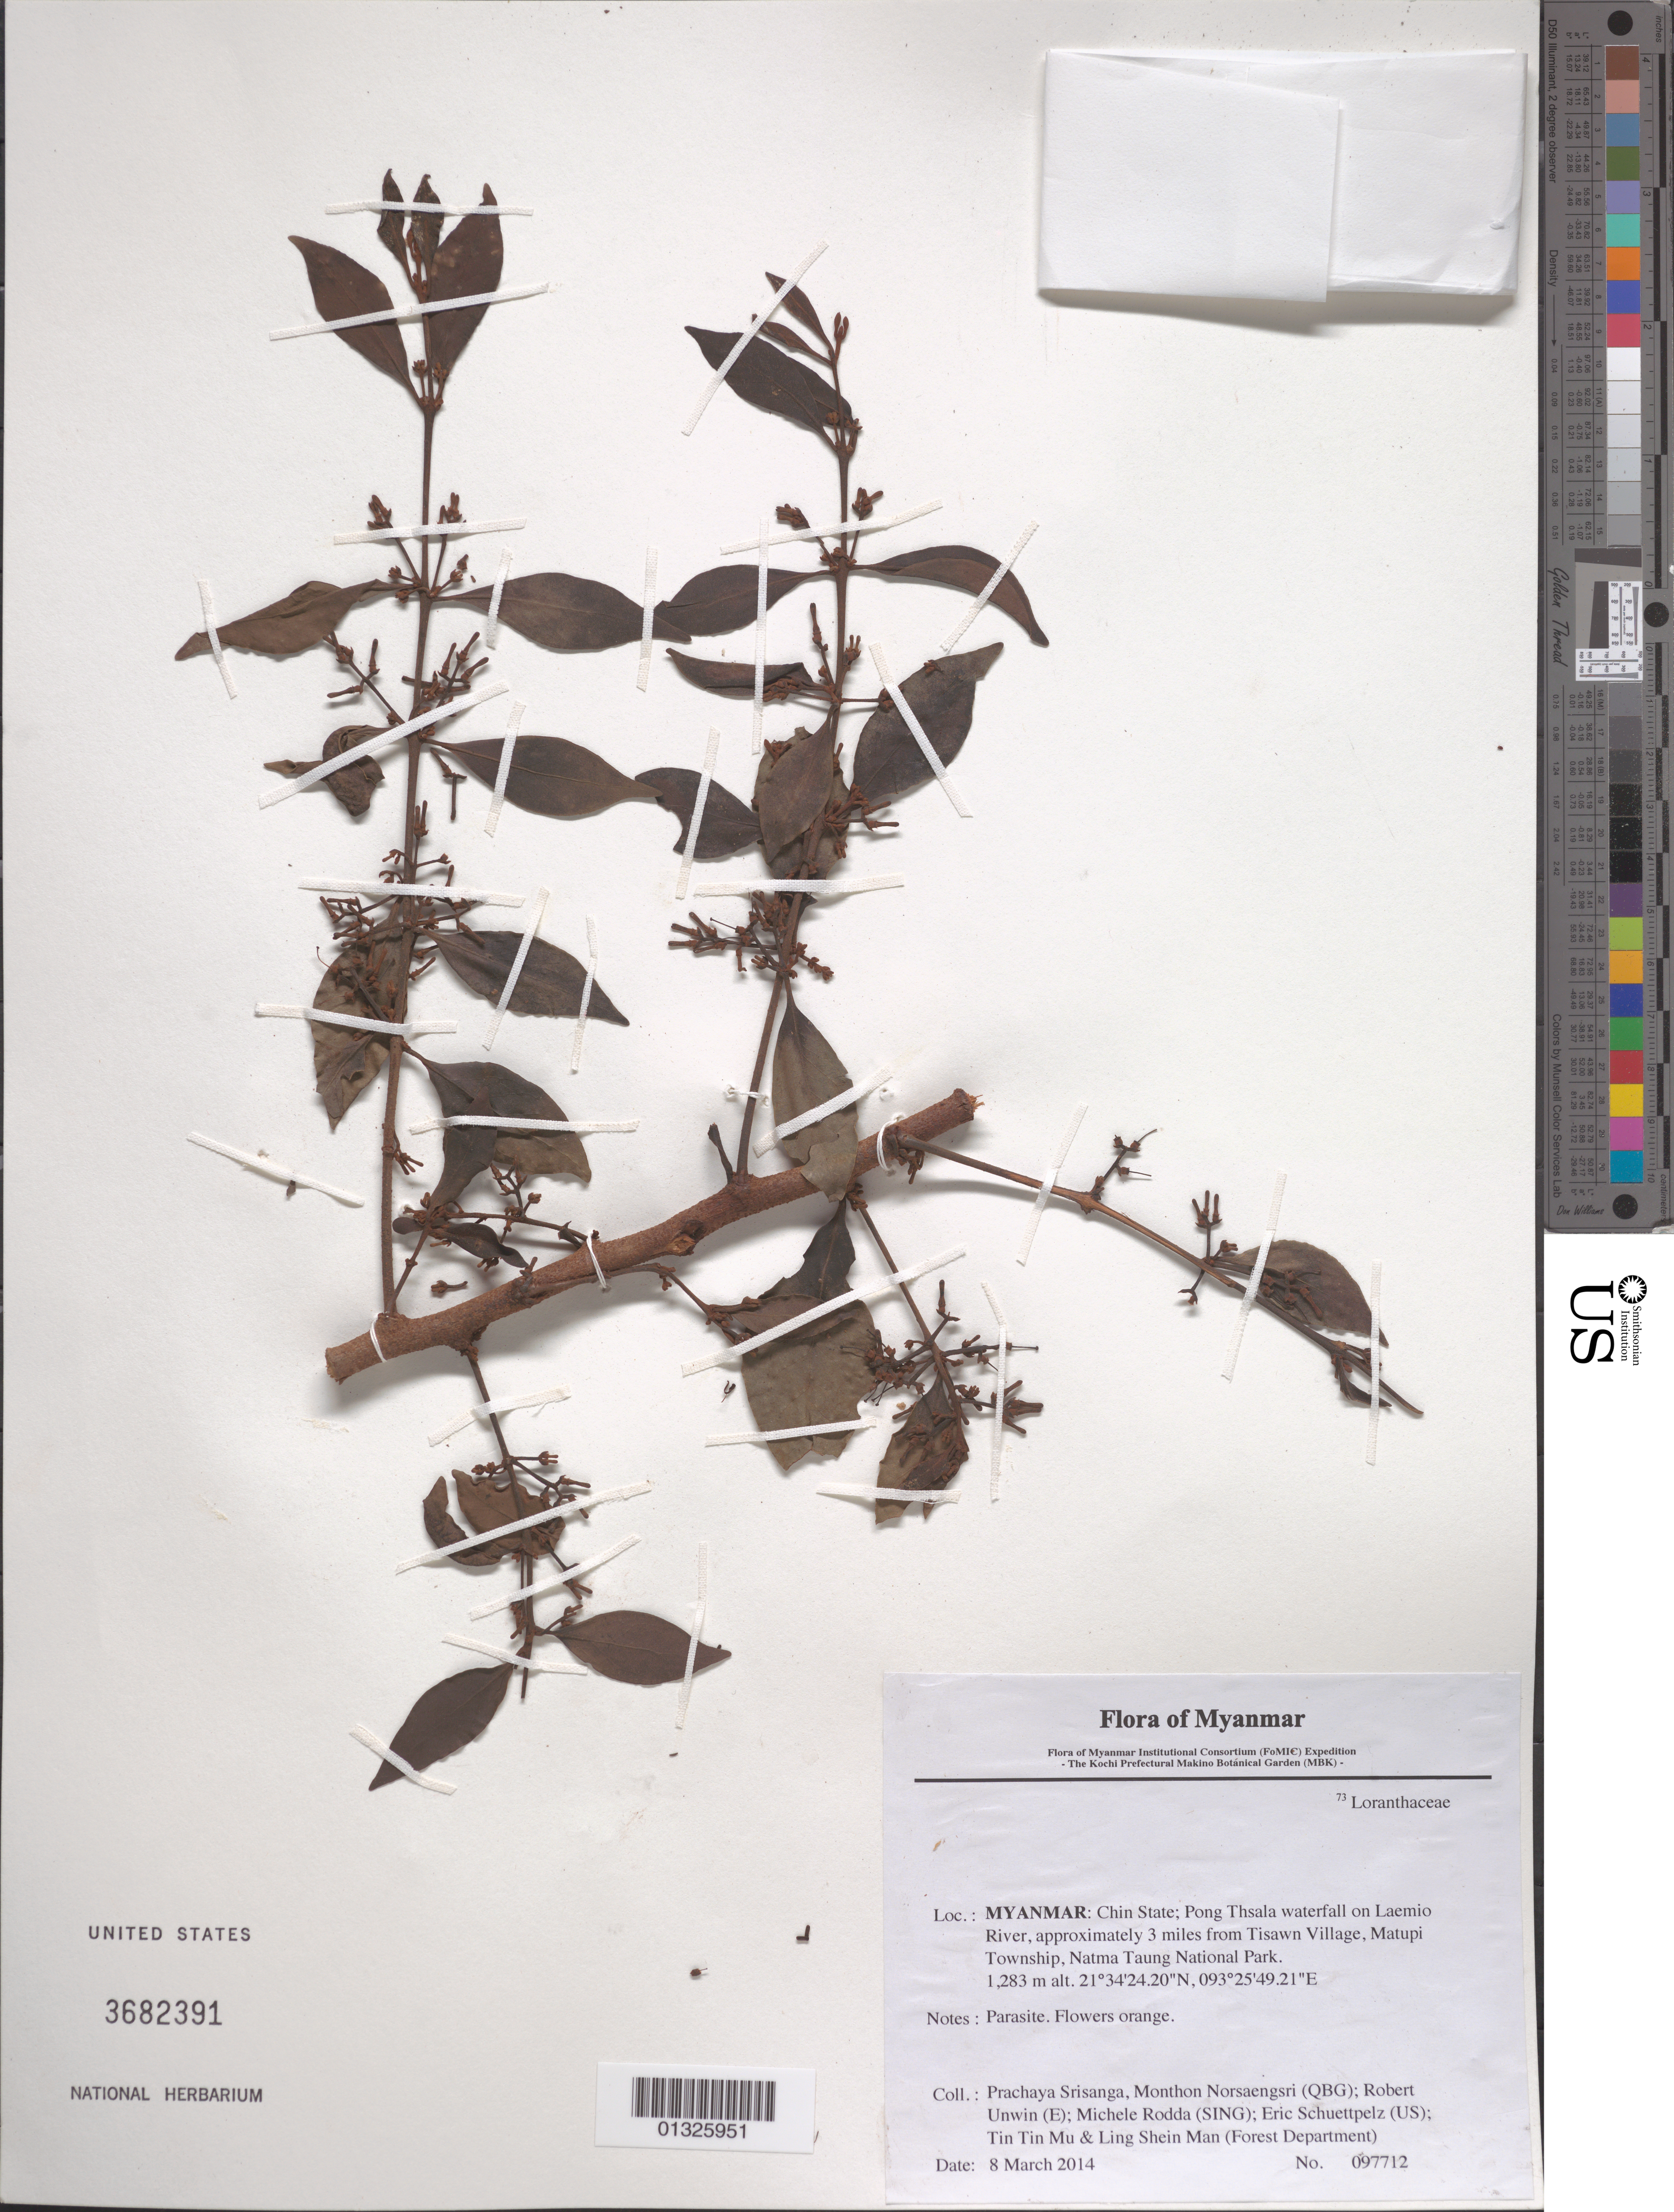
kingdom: Plantae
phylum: Tracheophyta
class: Magnoliopsida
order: Santalales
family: Loranthaceae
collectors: P. Srisanga, M. Norsaengsri, R. Unwin, M. Rodda, E. Schuettpelz, Tin Tin Mu & Ling Shein Man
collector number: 97712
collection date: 2014-03-08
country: Myanmar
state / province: Chin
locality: Pong Thsala waterfall on Laemio River, approximately 3 miles from Tisawn Village, Matupi Township, Natma Taung National Park.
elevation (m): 1283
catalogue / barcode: US 3682391